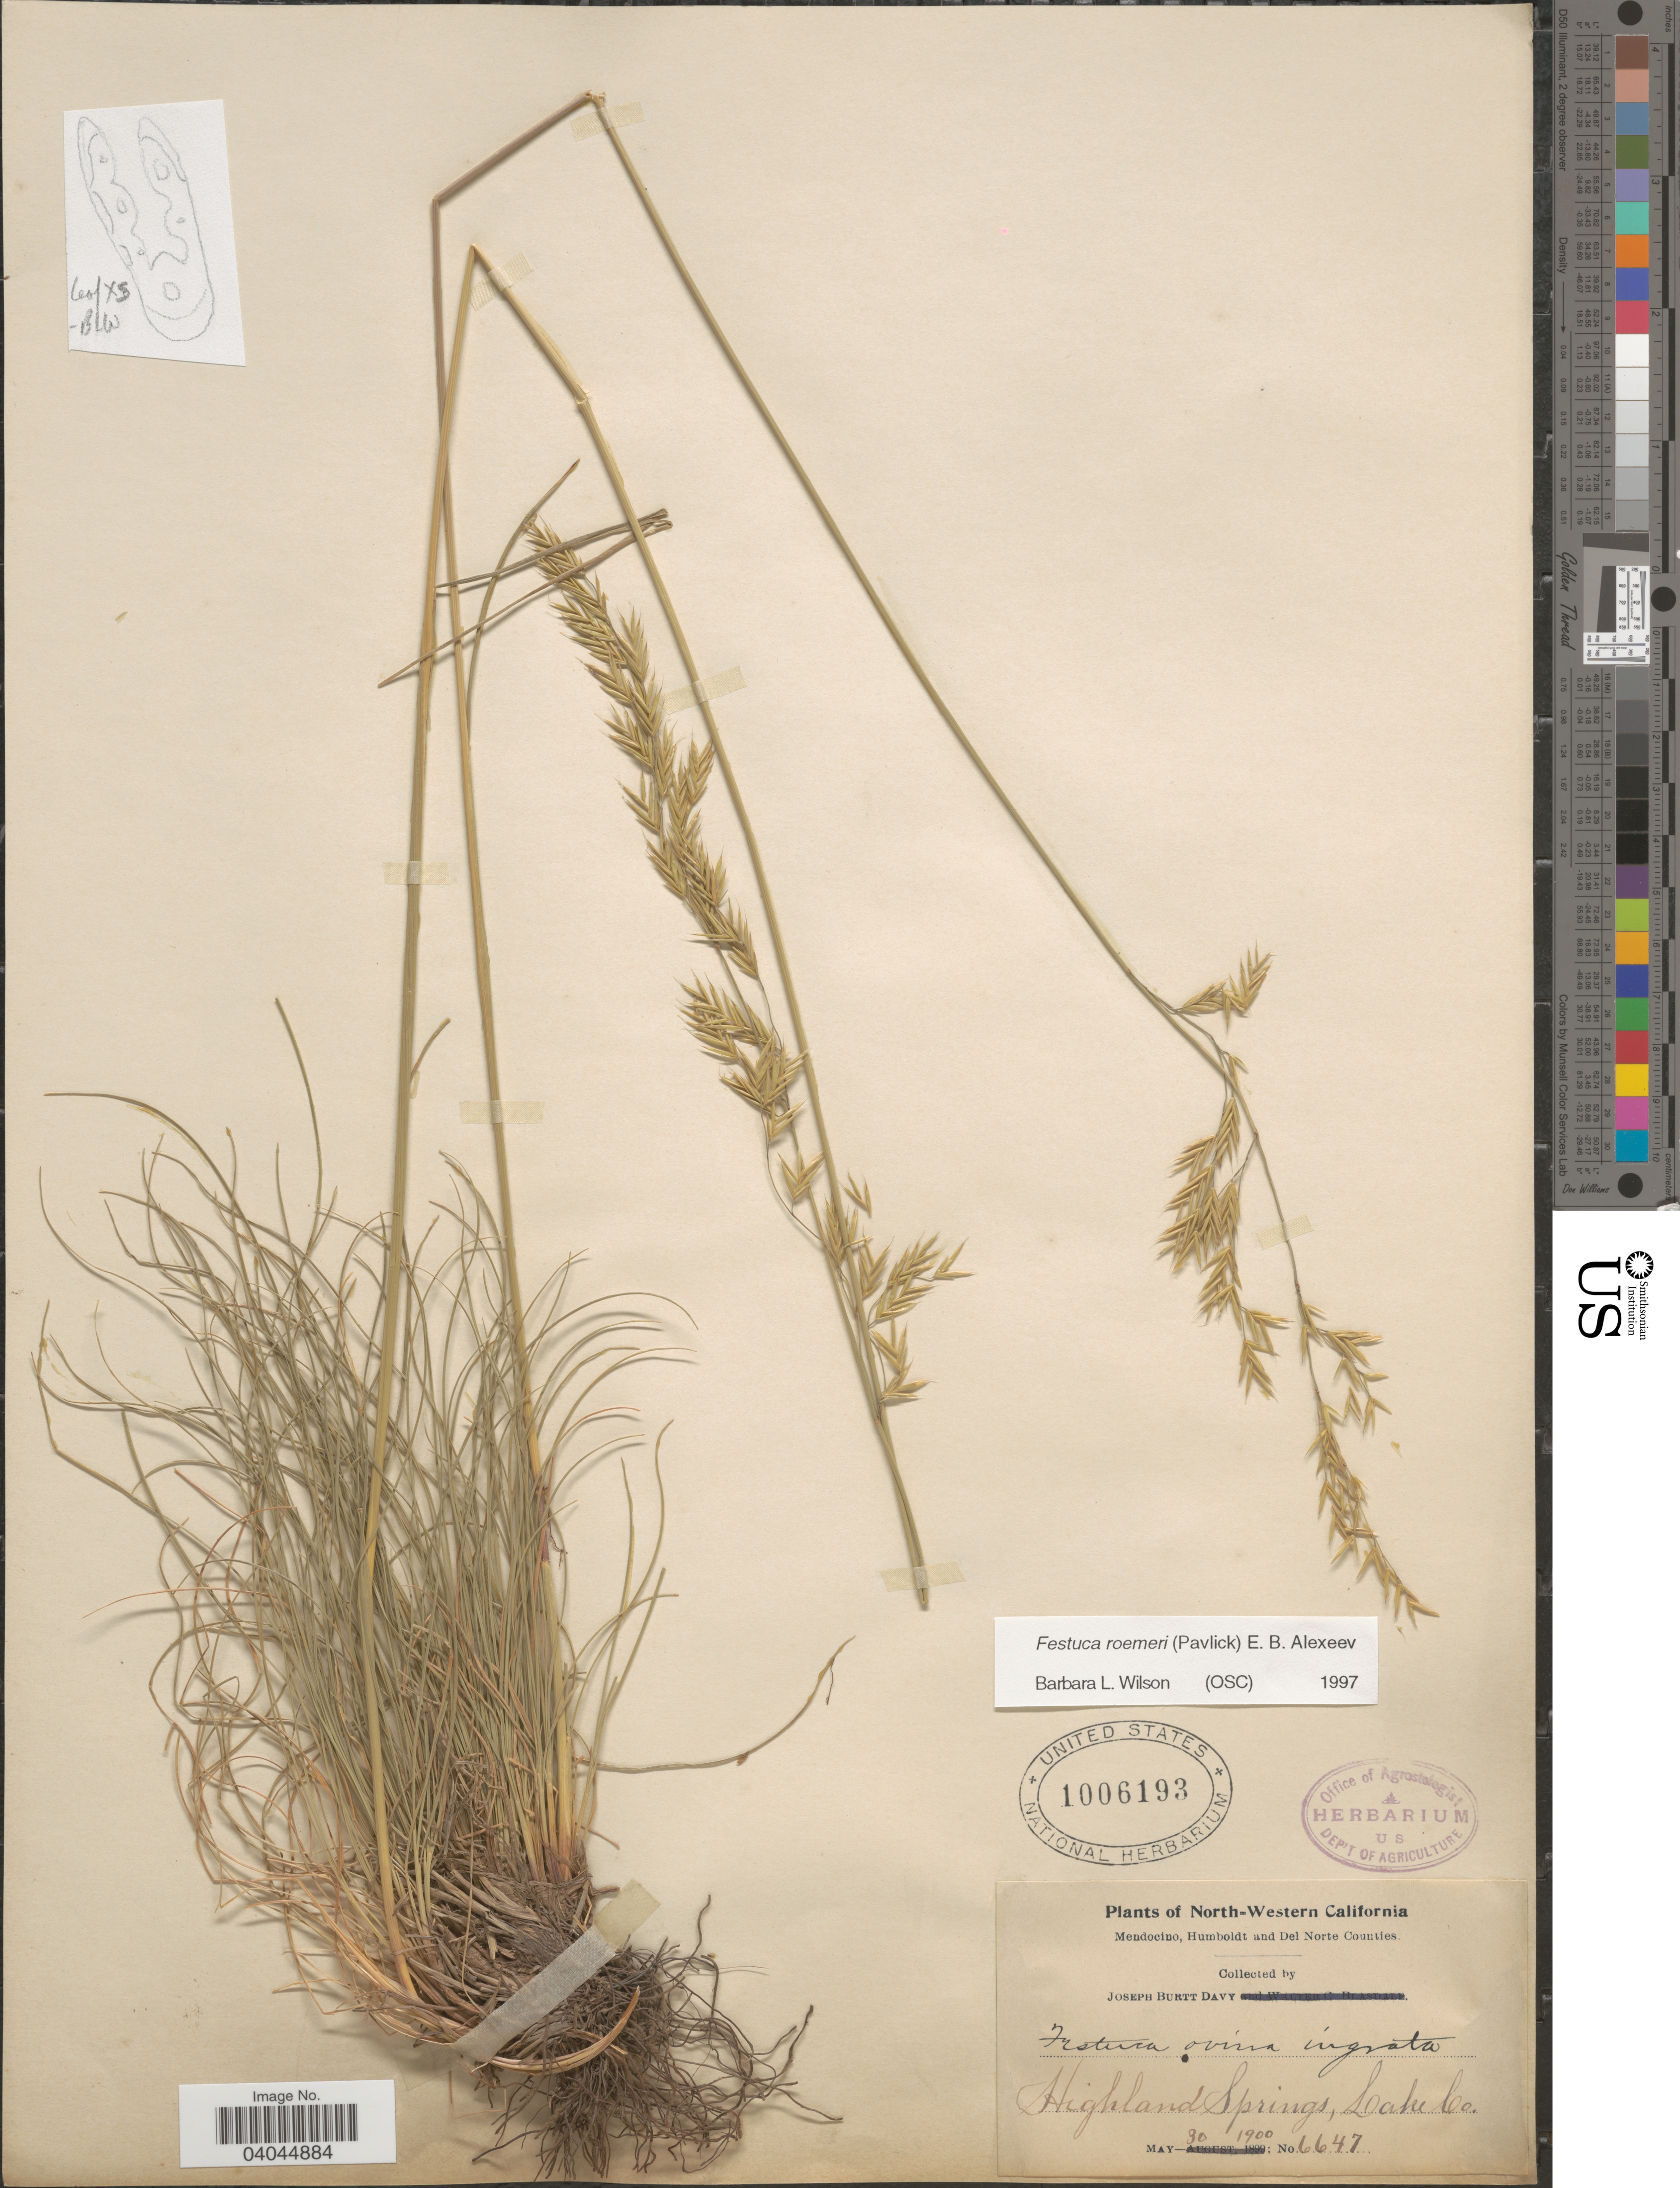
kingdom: Plantae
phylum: Tracheophyta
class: Liliopsida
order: Poales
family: Poaceae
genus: Festuca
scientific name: Festuca roemeri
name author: (Pavlick) E.B. Alexeev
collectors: J. Burtt Davy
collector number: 6647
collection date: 1900-05-30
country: United States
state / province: California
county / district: Lake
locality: North-Western California. Highland Springs, Lake Co.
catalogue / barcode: US 1006193